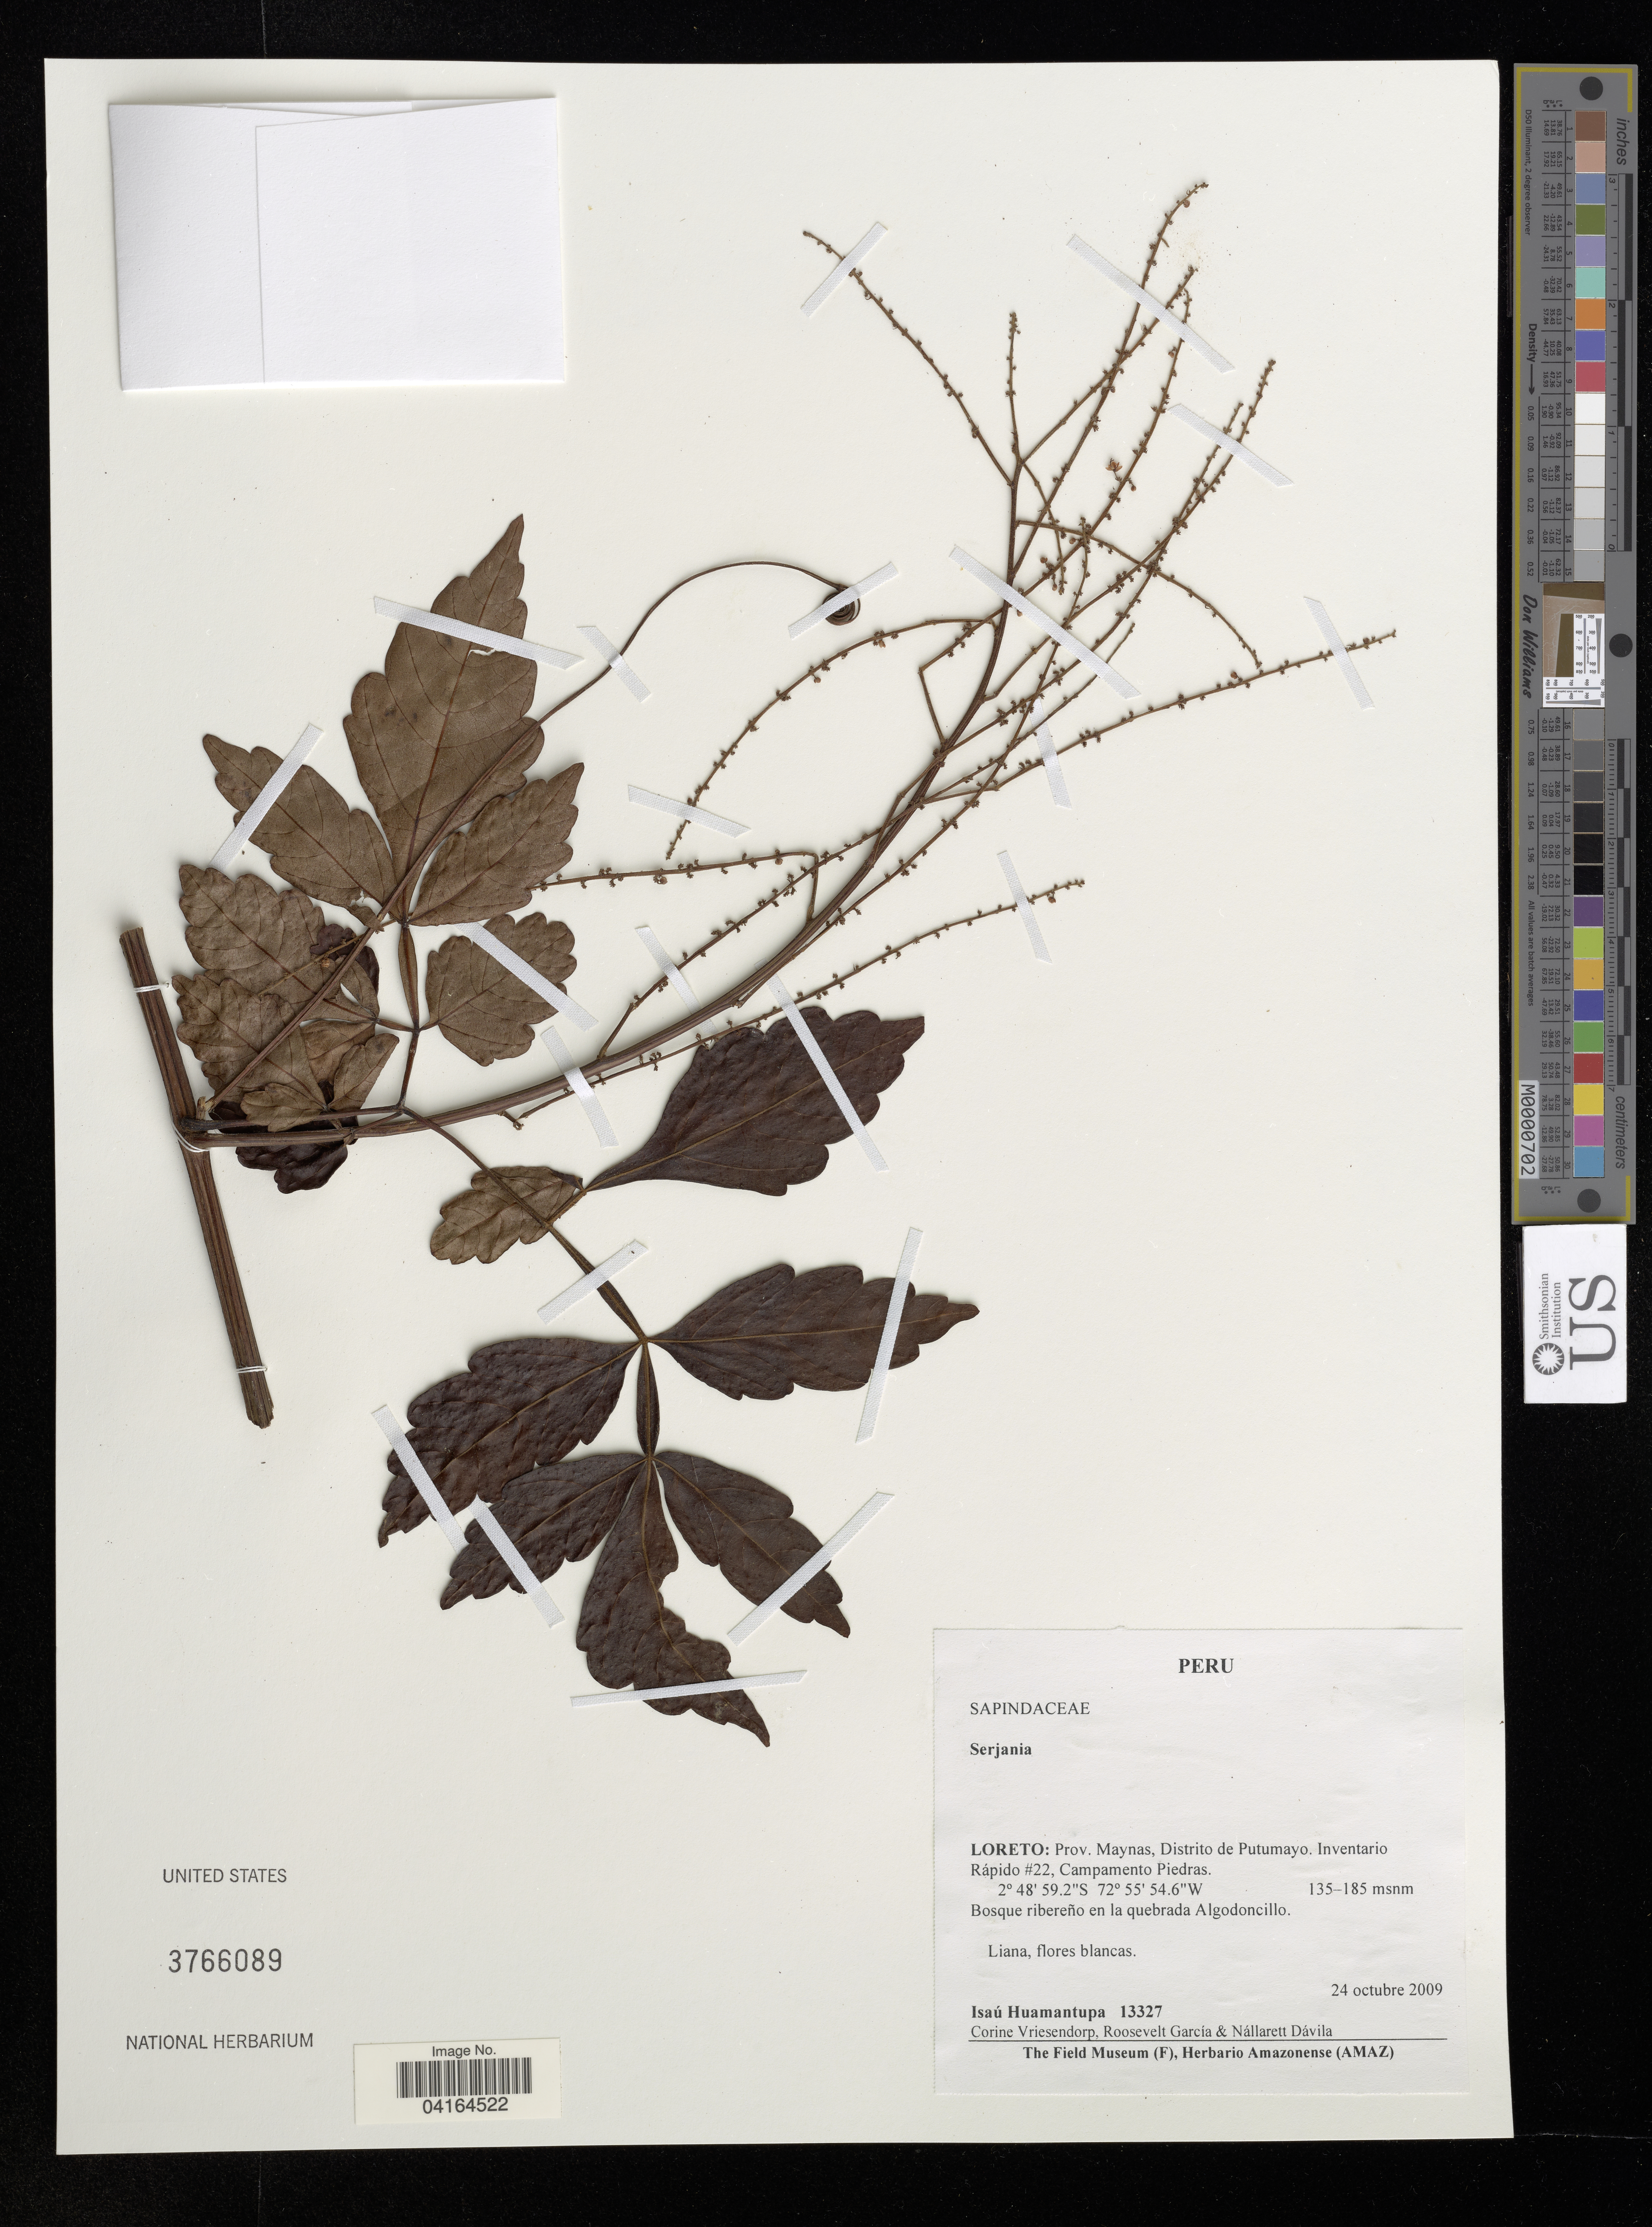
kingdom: Plantae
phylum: Tracheophyta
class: Magnoliopsida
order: Sapindales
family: Sapindaceae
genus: Serjania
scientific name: Serjania sp.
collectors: I. Huamantupa, C. Vriesendorp, R. Garcia & N. Dávila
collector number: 13327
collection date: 2009-10-24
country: Peru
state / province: Loreto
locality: Prov. Maynas, Distrito de Putumayo. Inventario Rápido #22, Campamento Piedras.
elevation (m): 135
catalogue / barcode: US 3766089